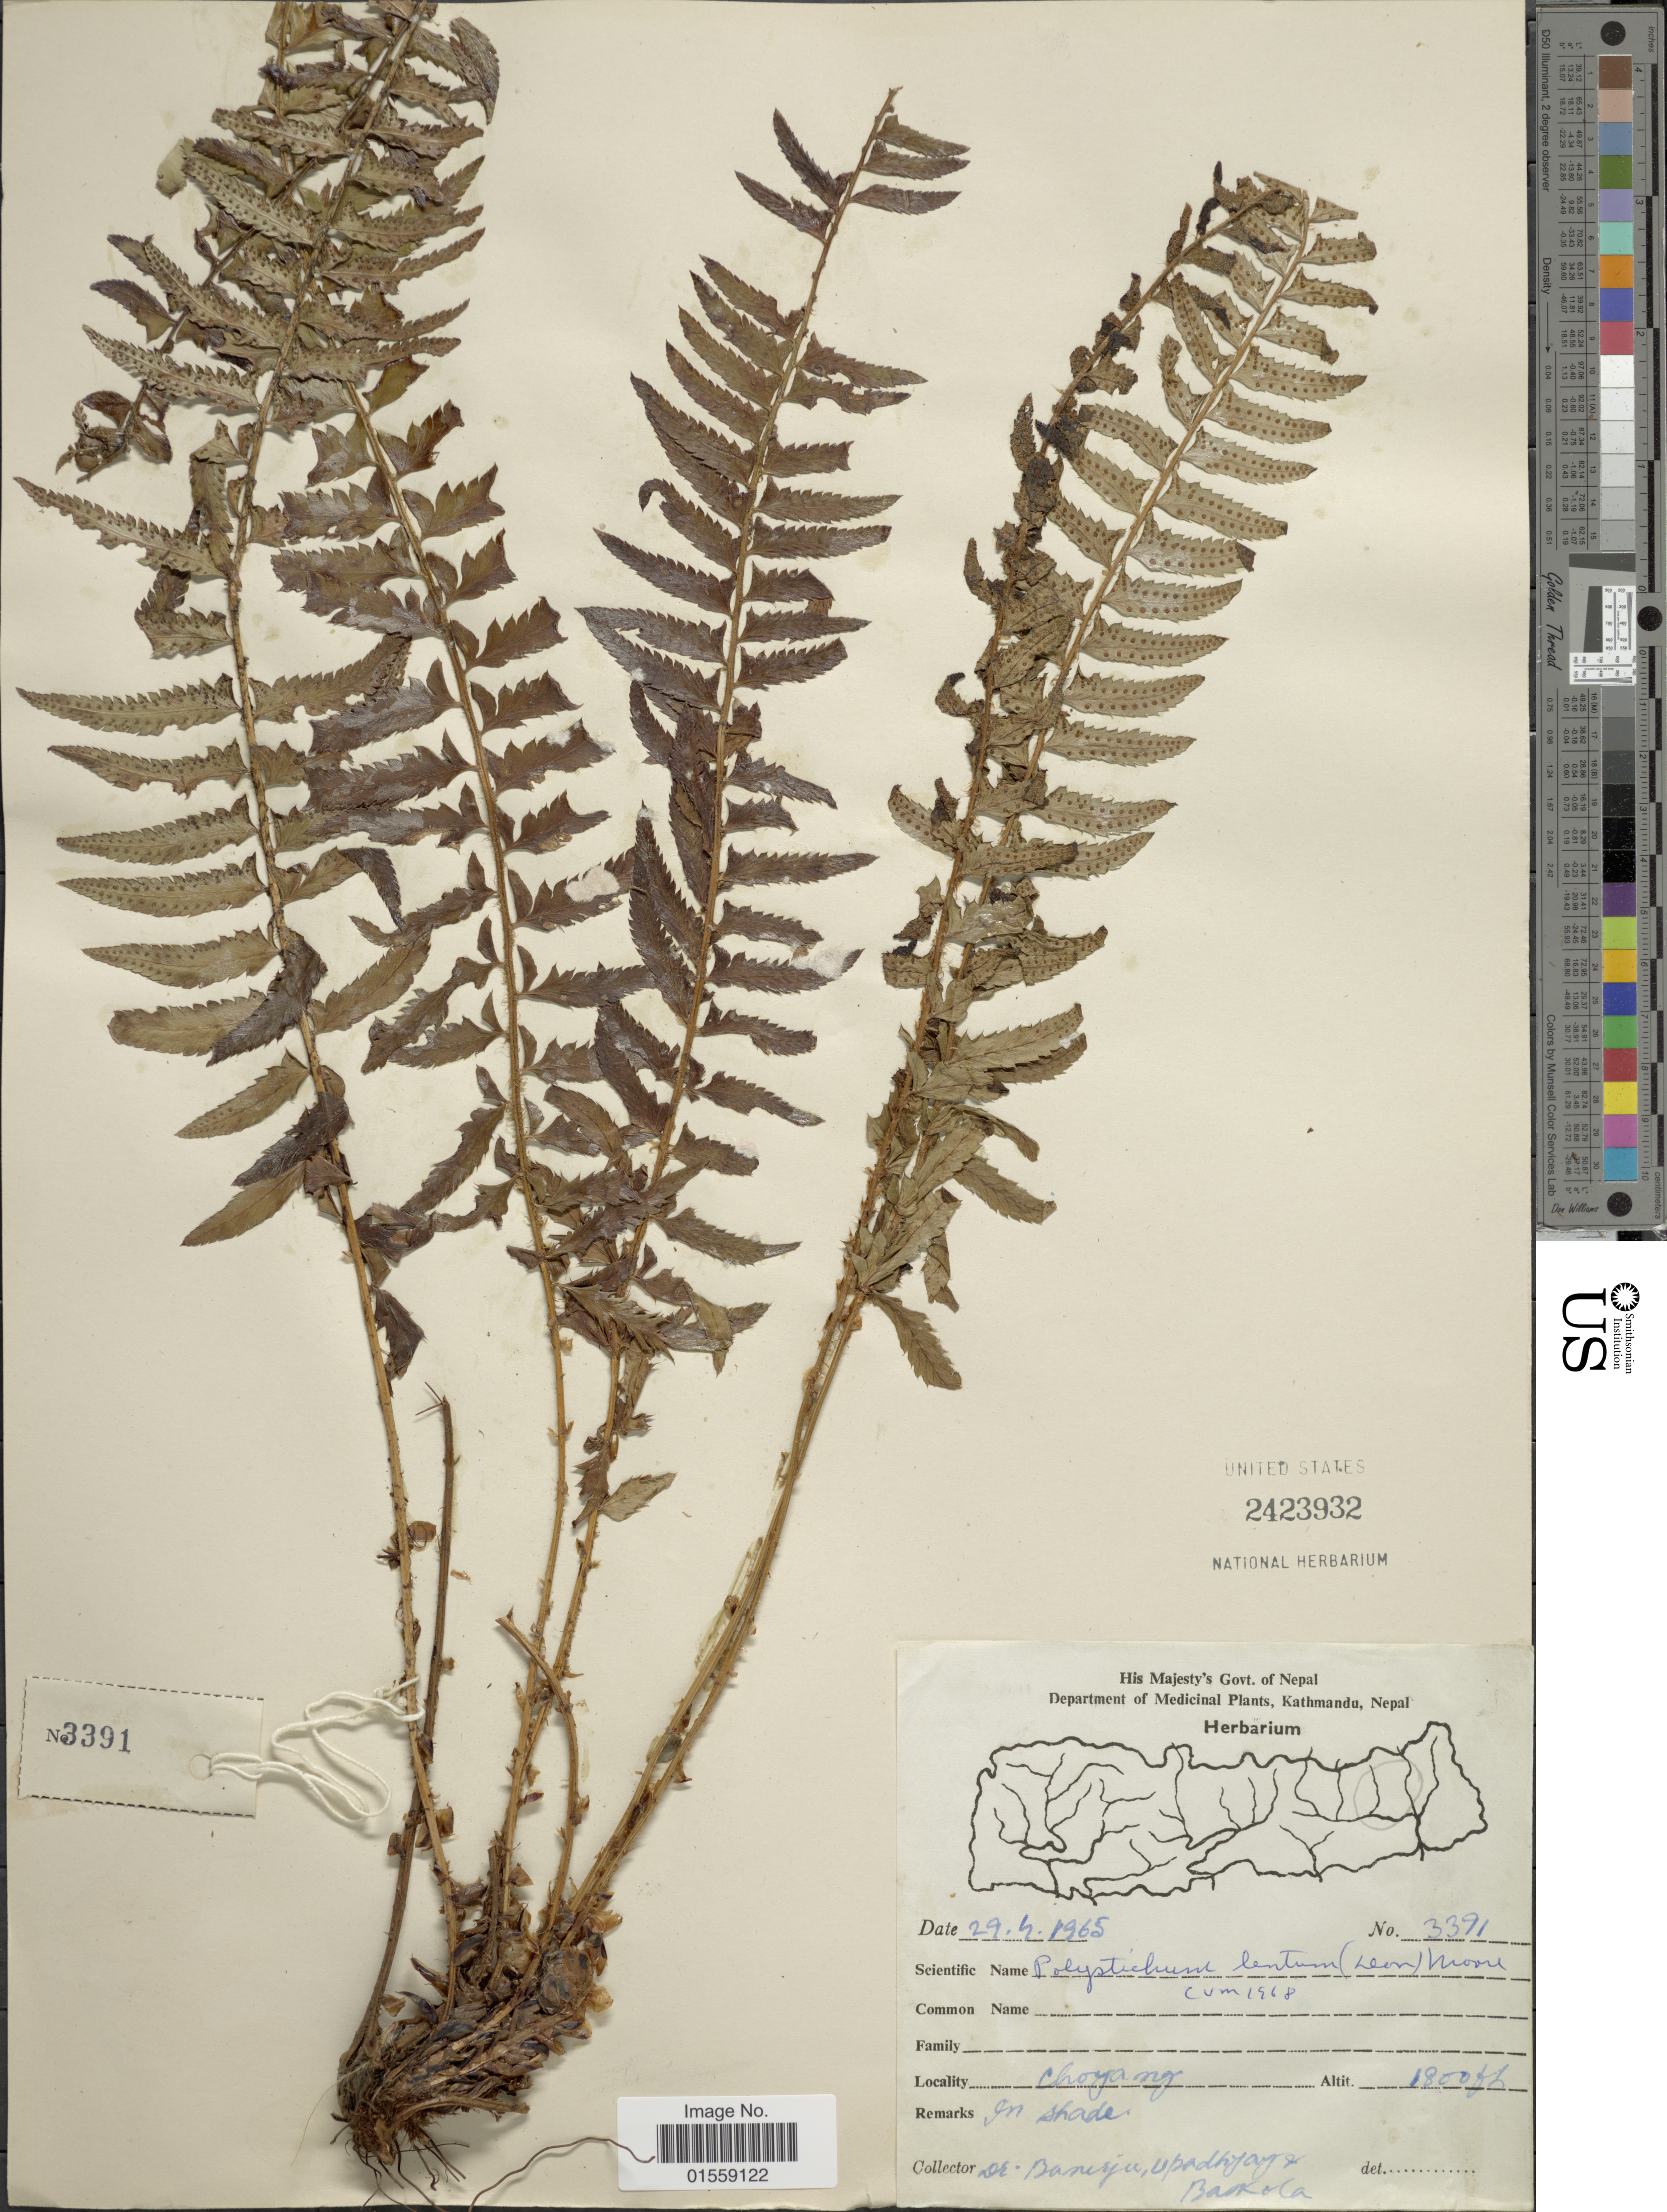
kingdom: Plantae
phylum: Tracheophyta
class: Polypodiopsida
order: Polypodiales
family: Dryopteridaceae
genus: Polystichum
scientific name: Polystichum lentum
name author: (D. Don) T. Moore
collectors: -. Banerjee, Upadhyay, -- & Baskola, --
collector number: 3391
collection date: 1965-04-29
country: Nepal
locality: Choyang [interpreted]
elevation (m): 549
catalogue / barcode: US 2423932